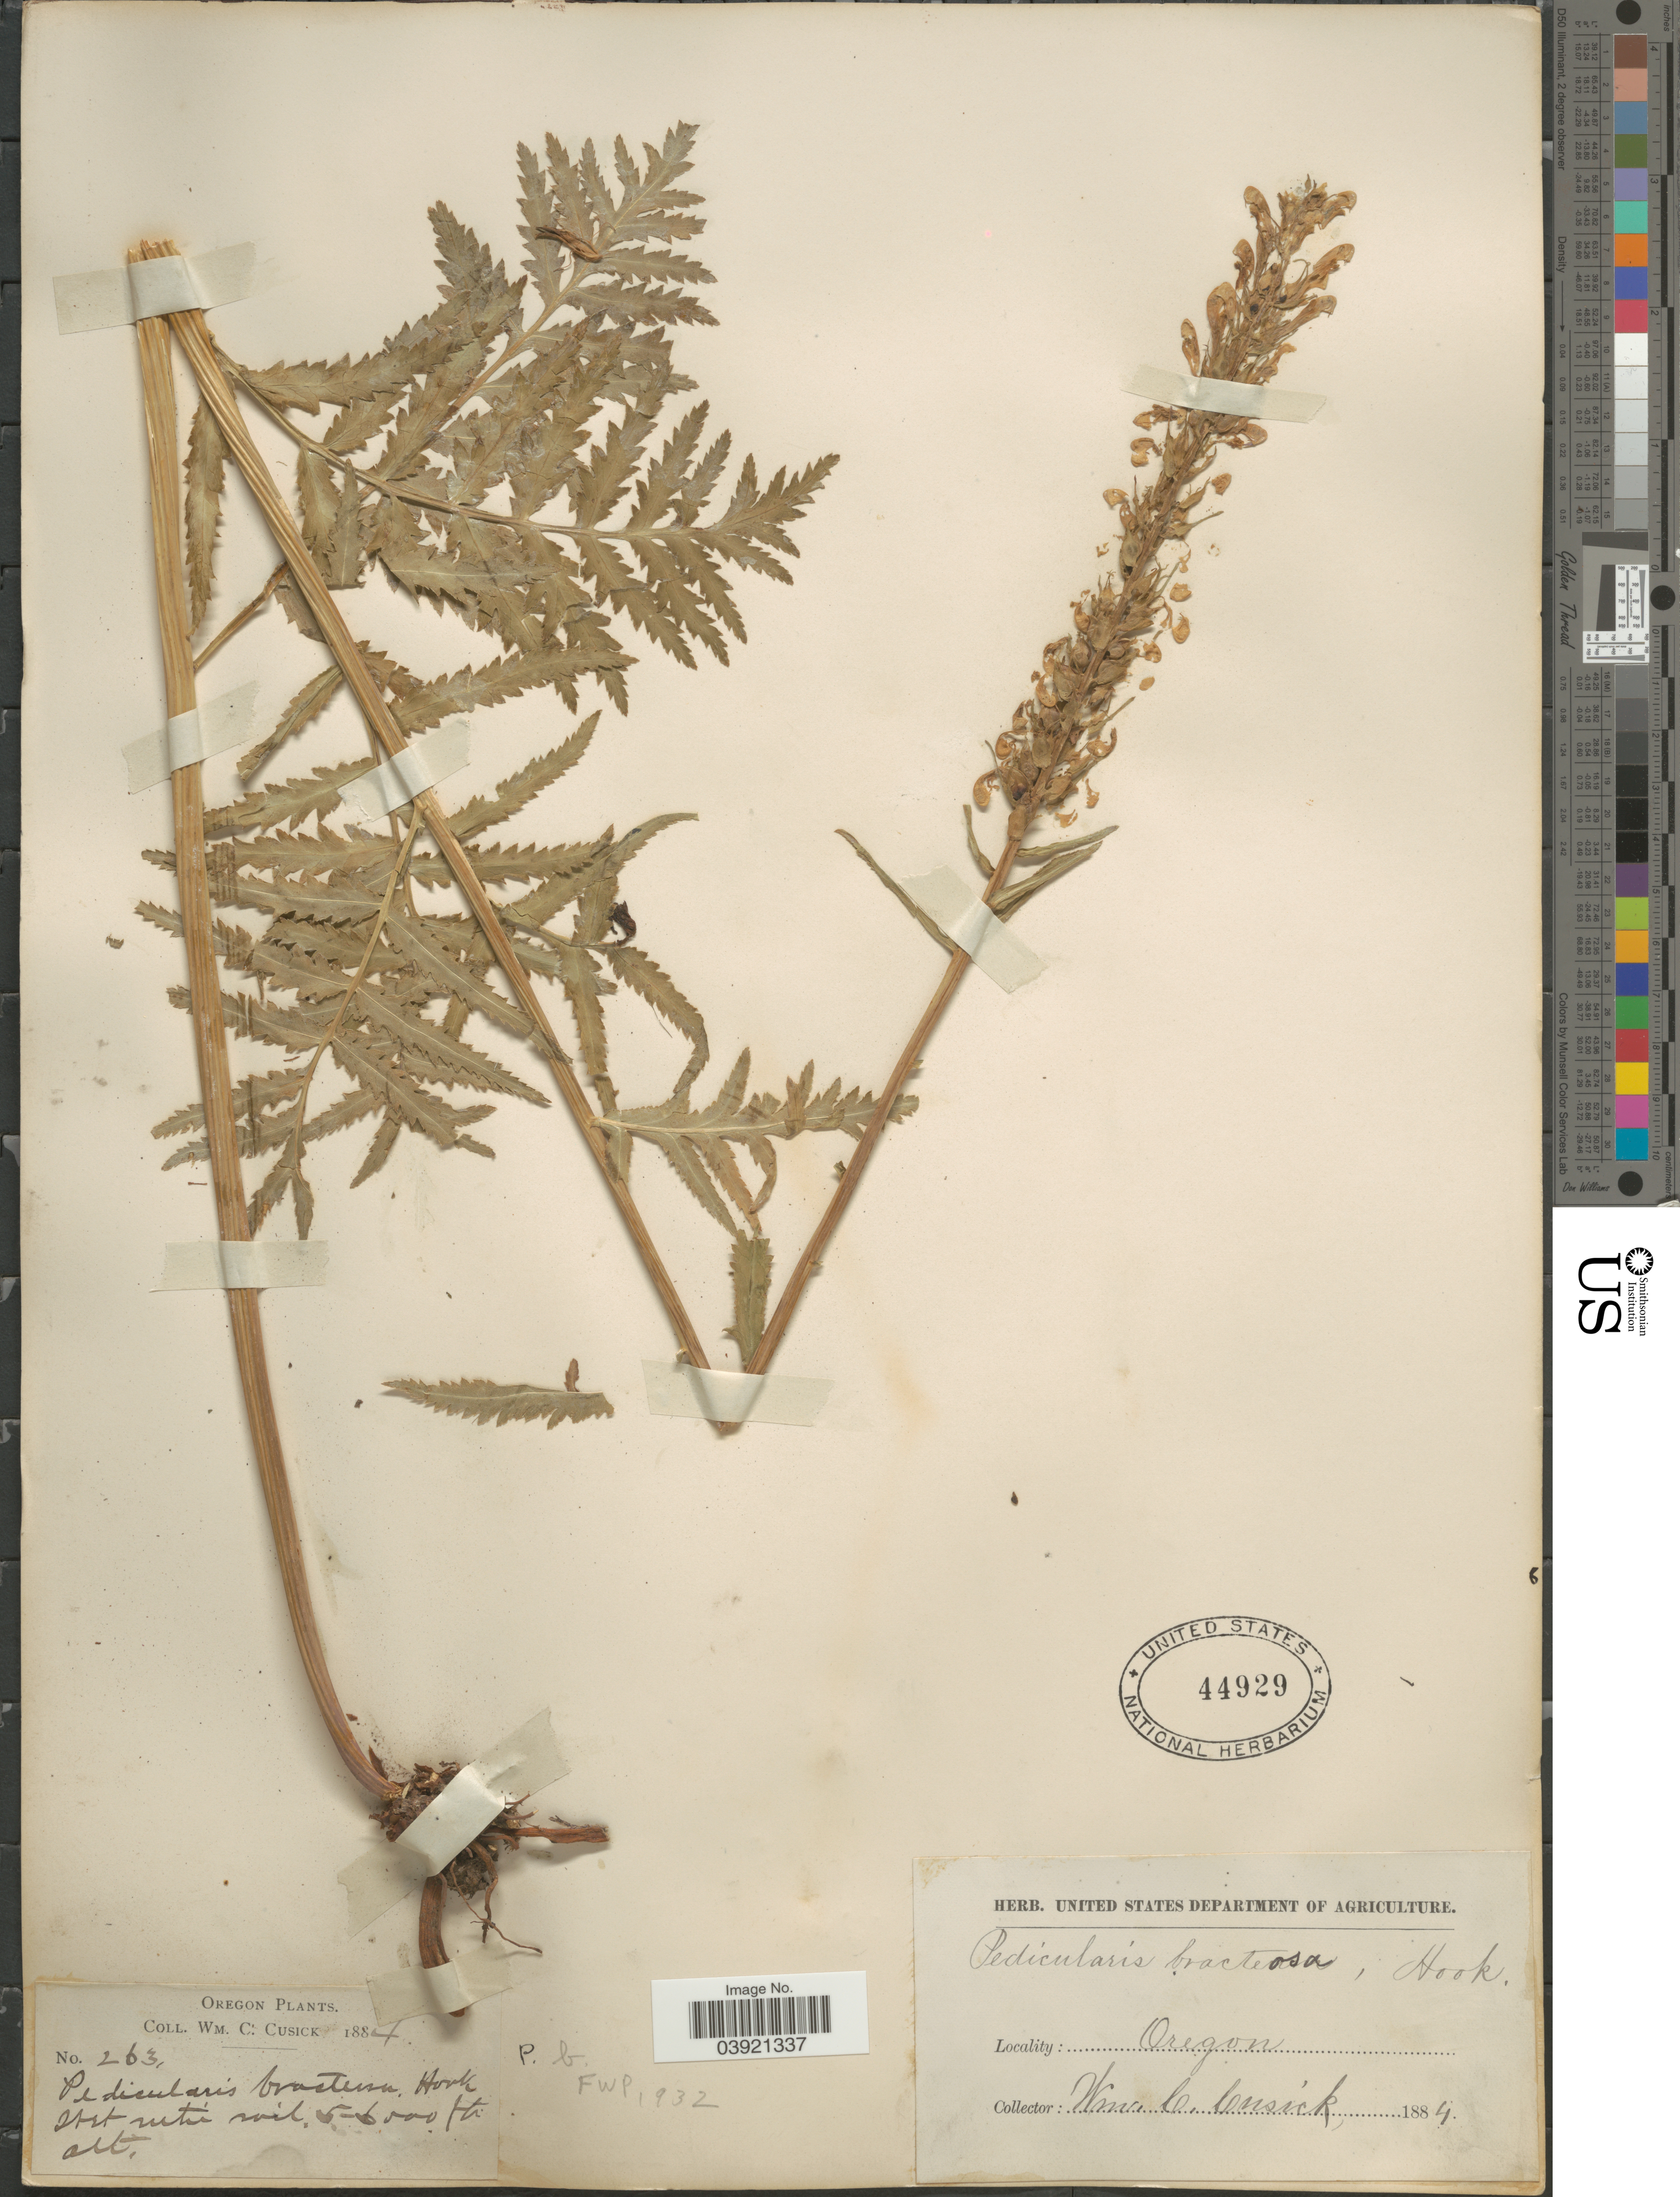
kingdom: Plantae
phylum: Tracheophyta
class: Magnoliopsida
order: Lamiales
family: Orobanchaceae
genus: Pedicularis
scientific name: Pedicularis bracteosa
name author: Benth.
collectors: W. C. Cusick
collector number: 263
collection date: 1884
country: United States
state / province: Oregon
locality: Wet mnt. soil.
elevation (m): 1524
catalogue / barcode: US 44929